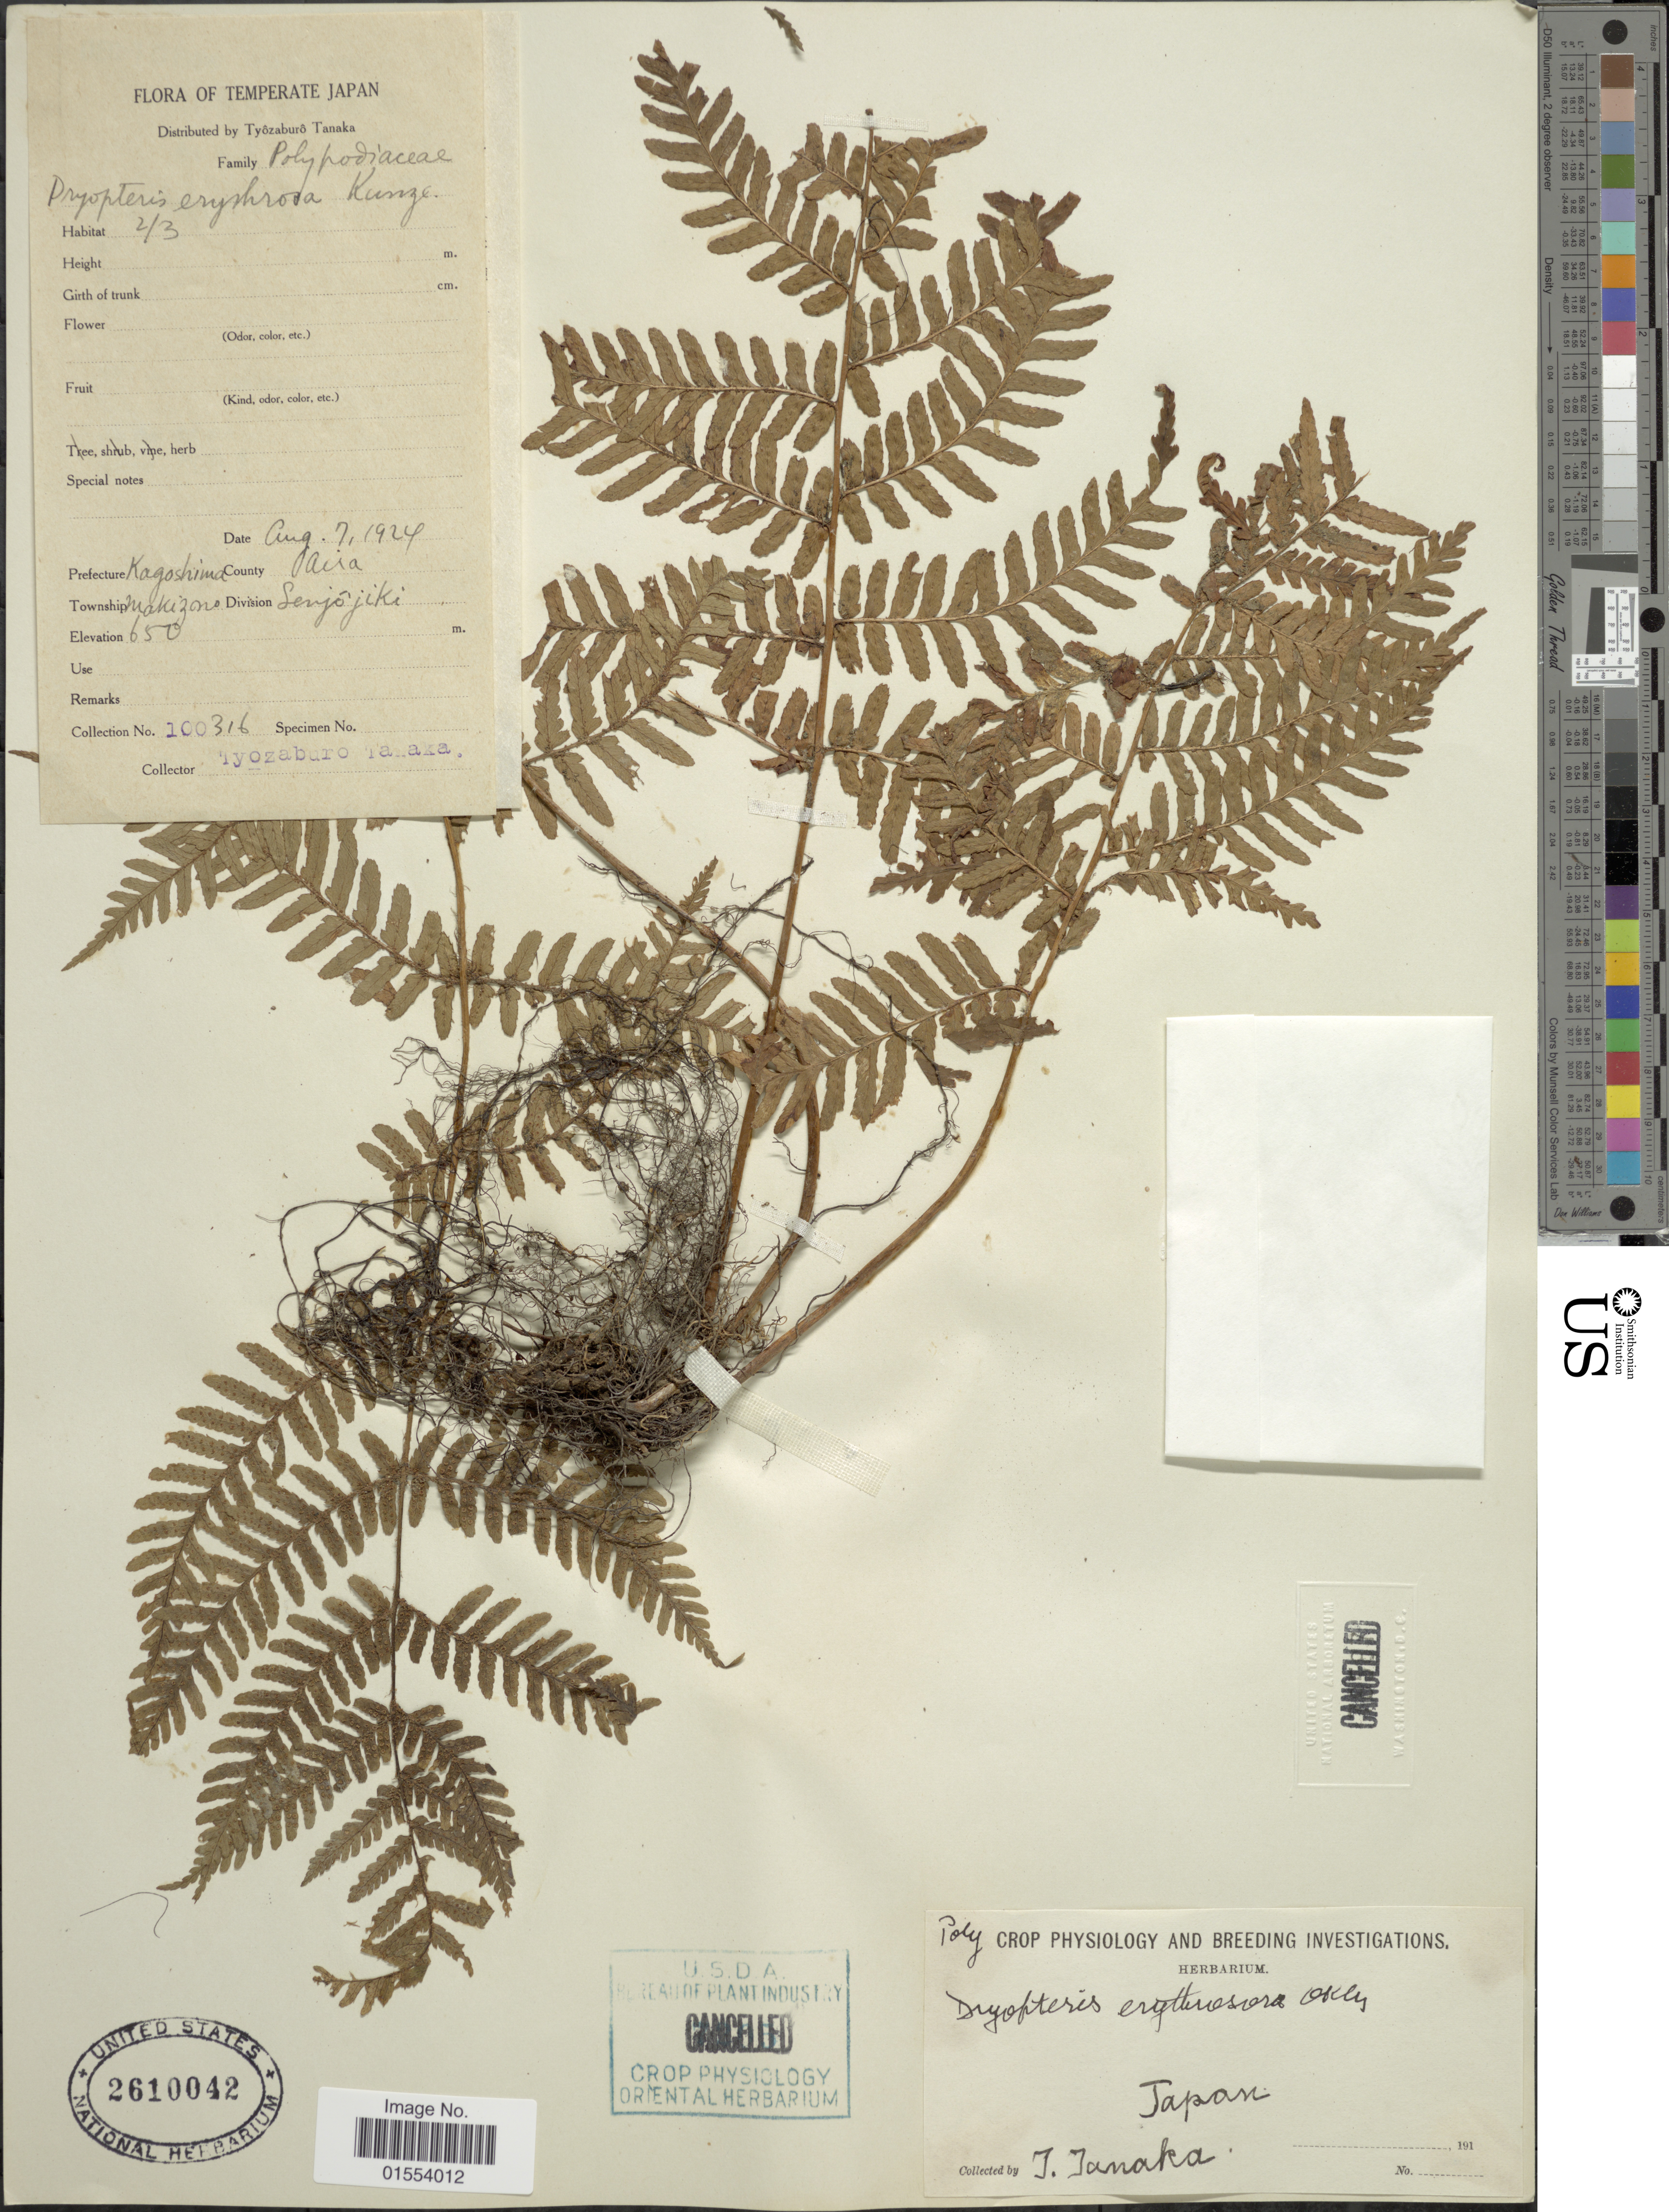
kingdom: Plantae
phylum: Tracheophyta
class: Polypodiopsida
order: Polypodiales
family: Dryopteridaceae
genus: Dryopteris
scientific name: Dryopteris erythrosora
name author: (D.C. Eaton) Kuntze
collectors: T. Tanaka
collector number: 100316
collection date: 1924-08-07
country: Japan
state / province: Kagosima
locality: Temperate Japan. Prefecture Kagoshima, County Airo, Township Makizone, Division Senjojiki.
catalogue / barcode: US 2610042